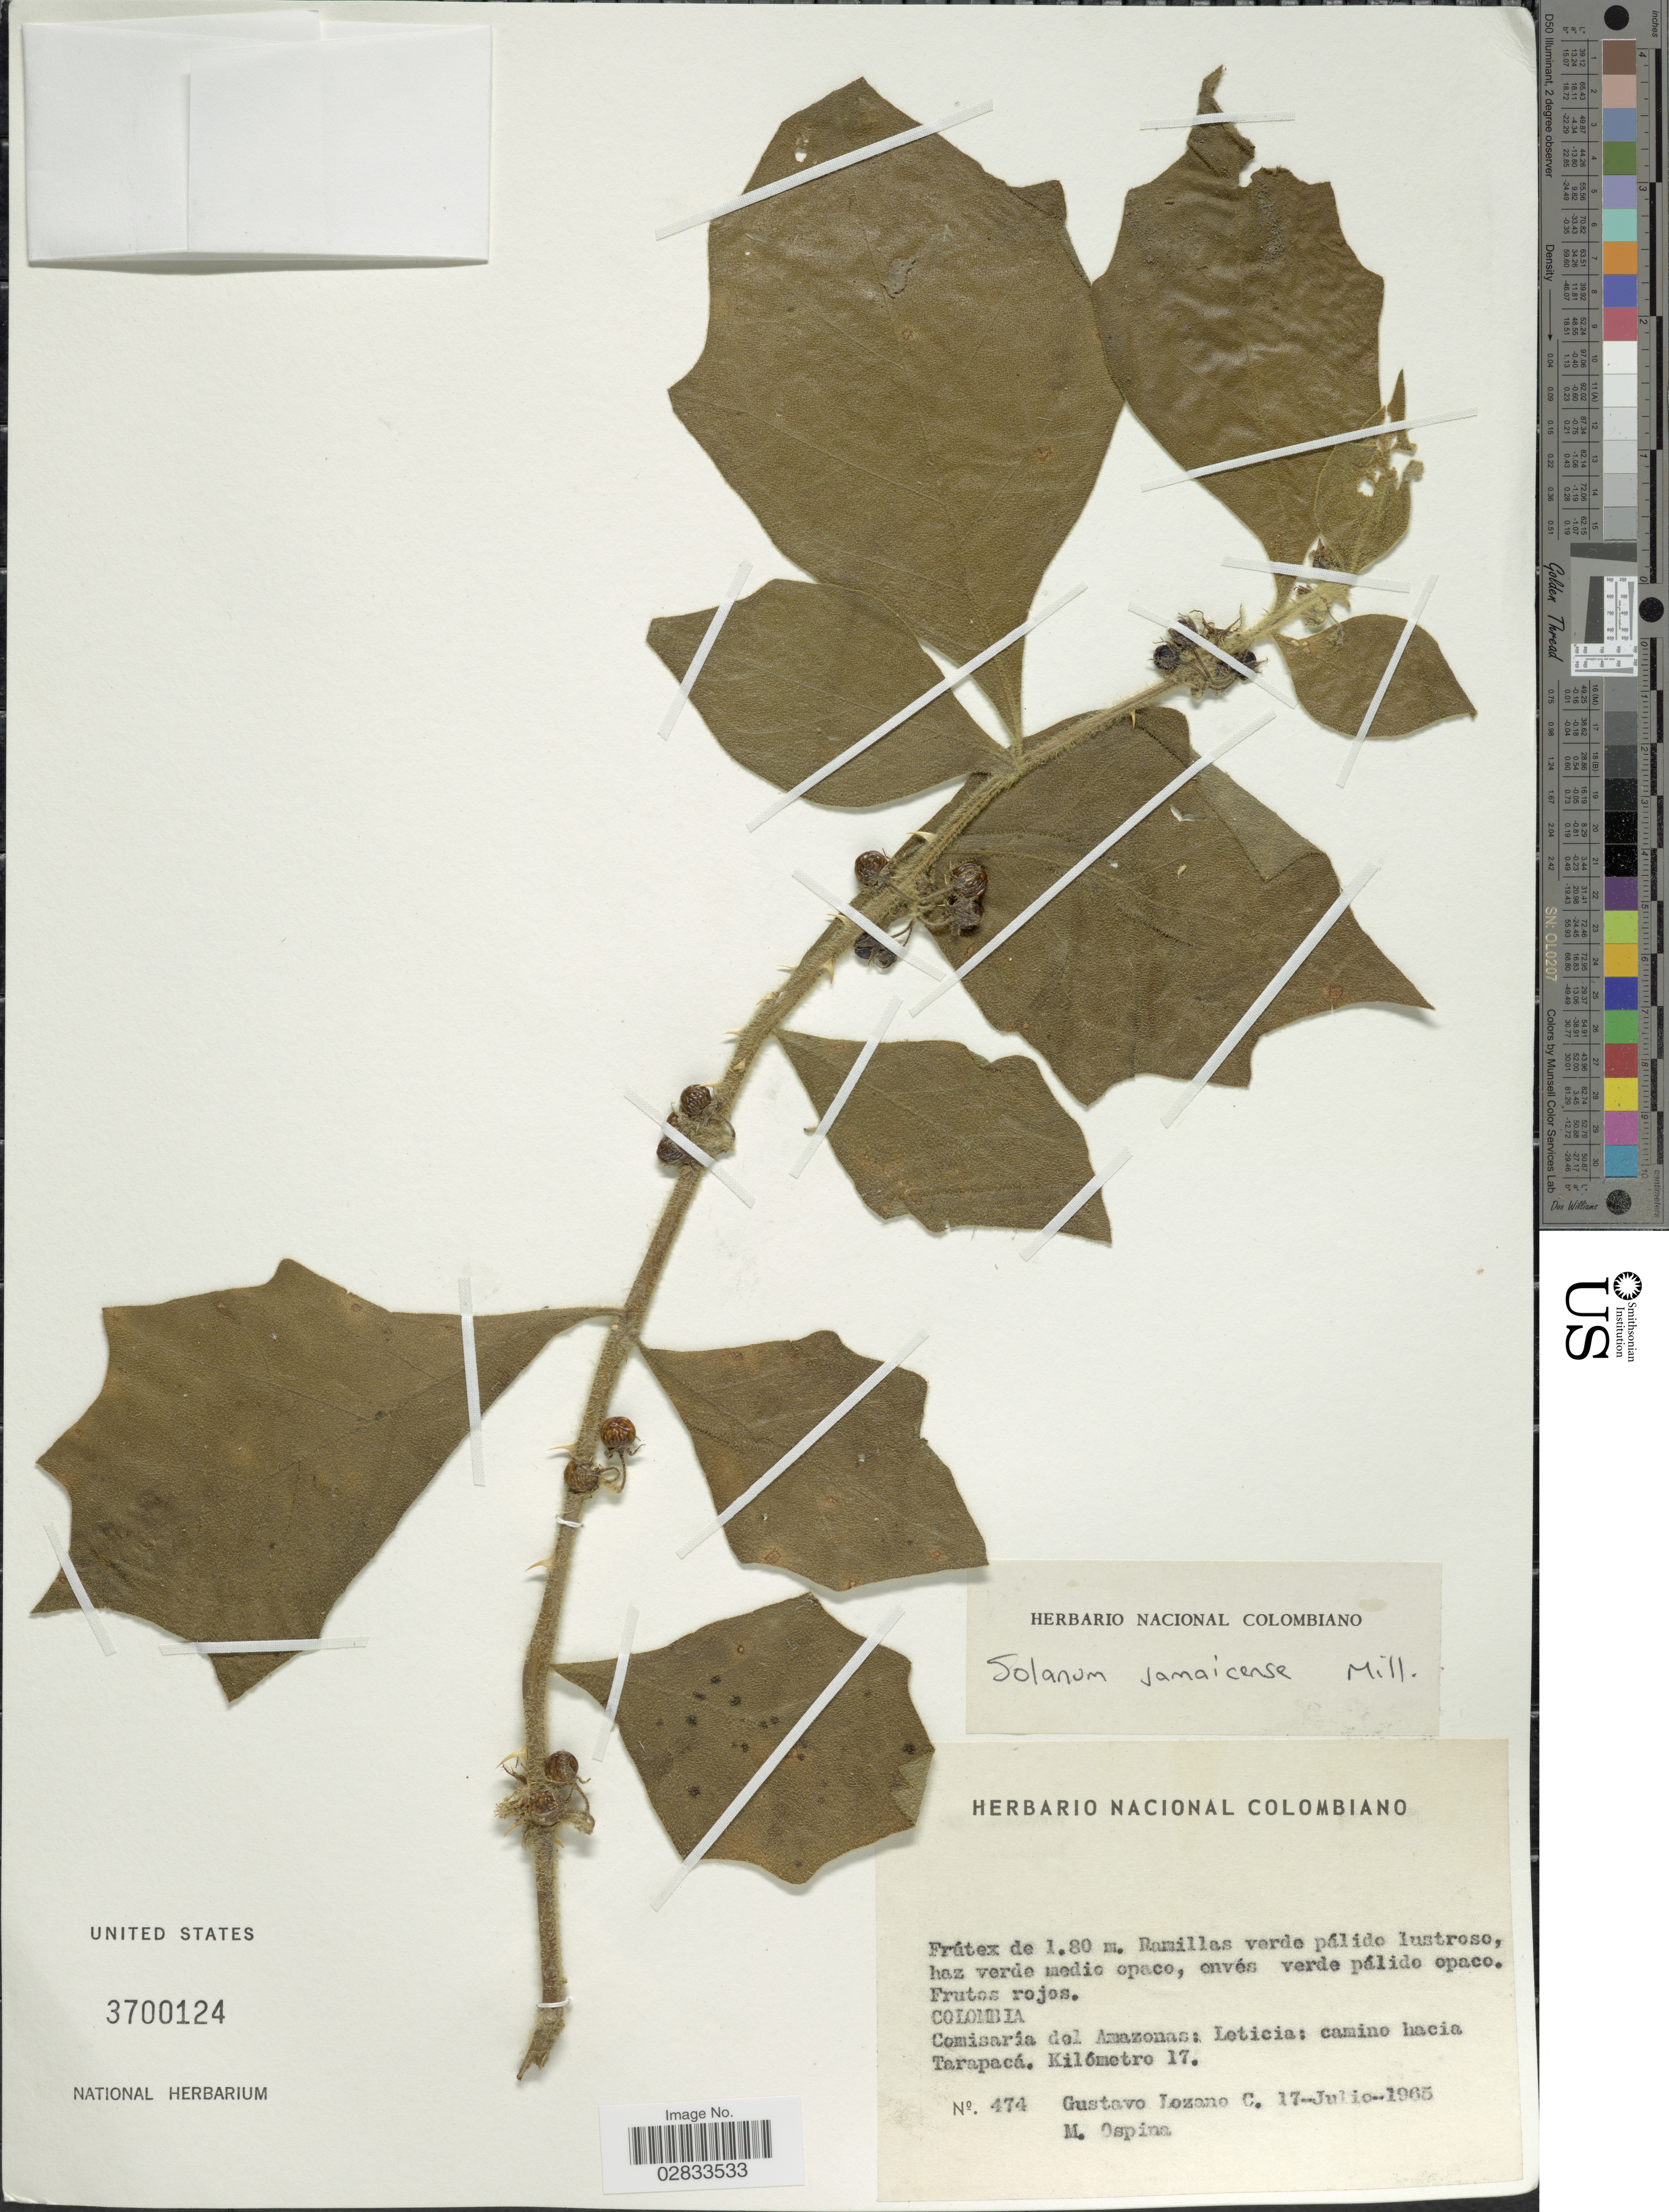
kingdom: Plantae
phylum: Tracheophyta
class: Magnoliopsida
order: Solanales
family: Solanaceae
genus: Solanum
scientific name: Solanum jamaicense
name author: Mill.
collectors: G. Lozano-Contreras & M. Ospina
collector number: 474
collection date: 1965-07-17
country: Colombia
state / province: Amazônas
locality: Comisaria del Amazonas: Leticia: camino hacia Tarapacá. Kilómetro 17.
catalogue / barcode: US 3700124